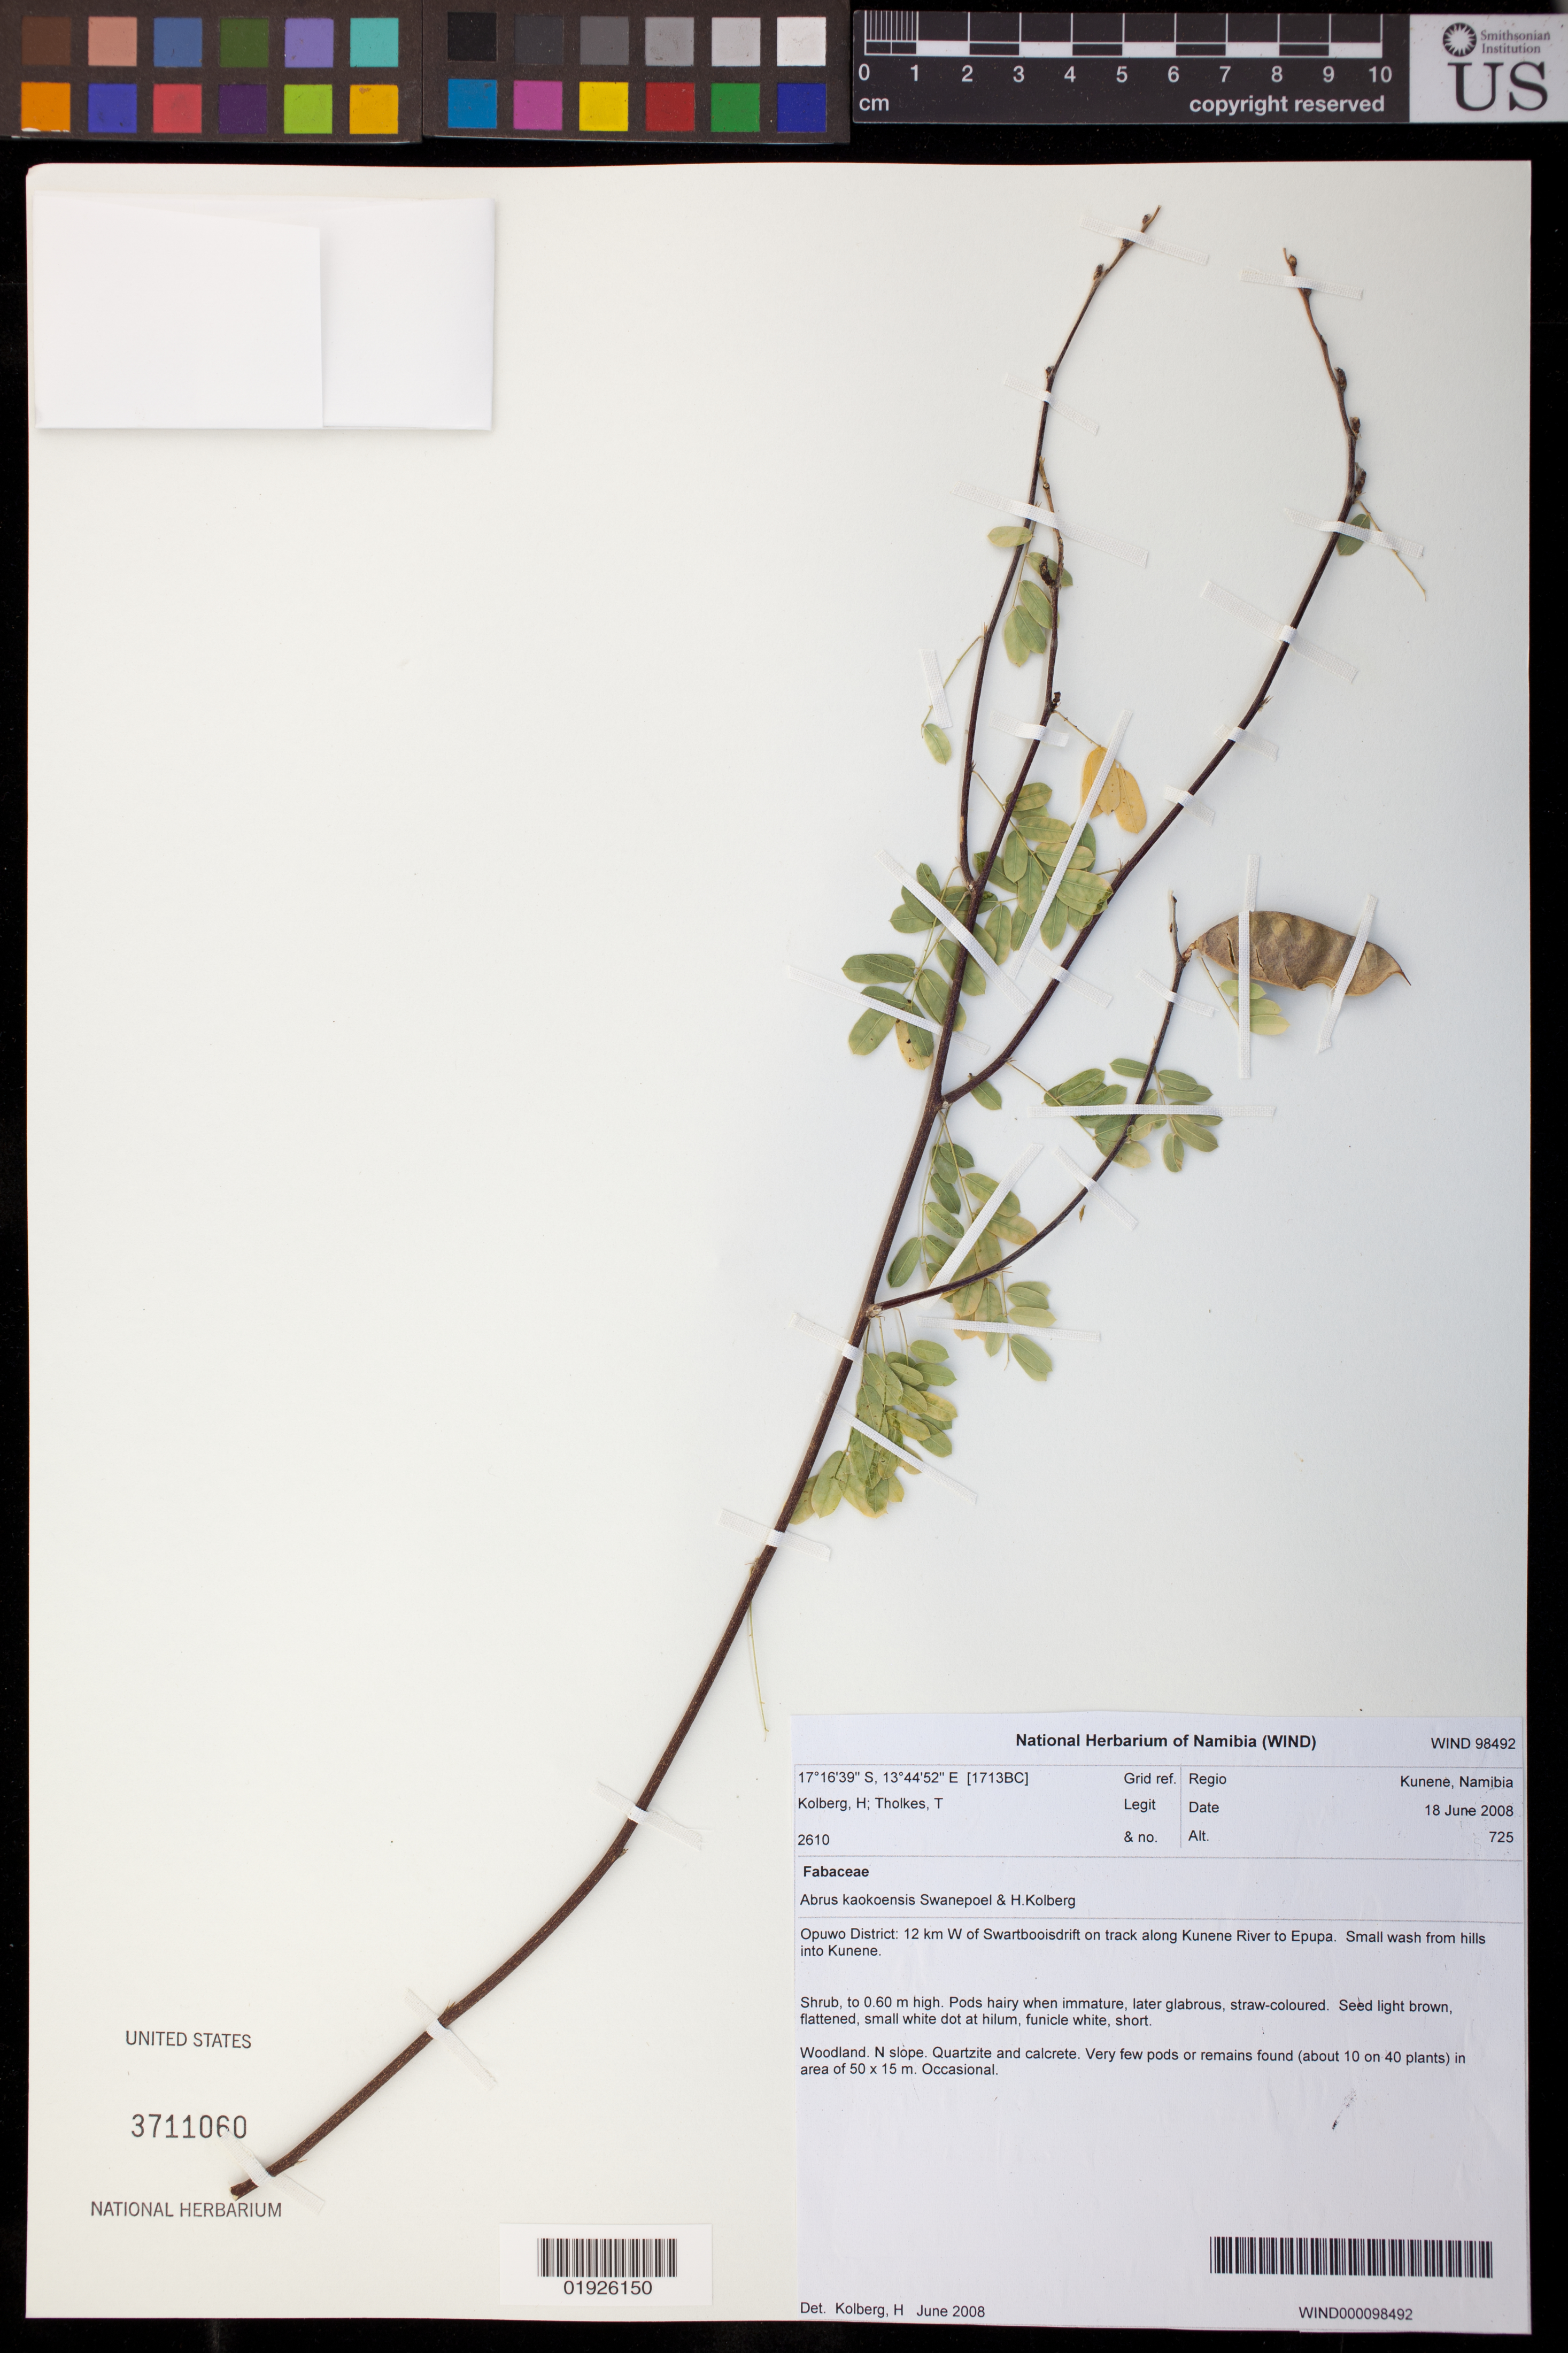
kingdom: Plantae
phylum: Tracheophyta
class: Magnoliopsida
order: Fabales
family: Fabaceae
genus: Abrus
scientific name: Abrus kaokoensis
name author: Swanepoel & Kolberg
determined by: Kolberg, H. H.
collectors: H. H. Kolberg & T. Tholkes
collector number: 2610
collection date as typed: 18 June 2008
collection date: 2008-06-18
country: Namibia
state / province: Kunene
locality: Opuwo District: 12 km W of Swartbooisdrift on track along Kunene River to Epupa. Small wash from hills into Kunene.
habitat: Woodland. N Slope. Quartzite and calcrete.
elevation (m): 725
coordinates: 17 16 39 S, 13 44 52 E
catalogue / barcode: US 3711060